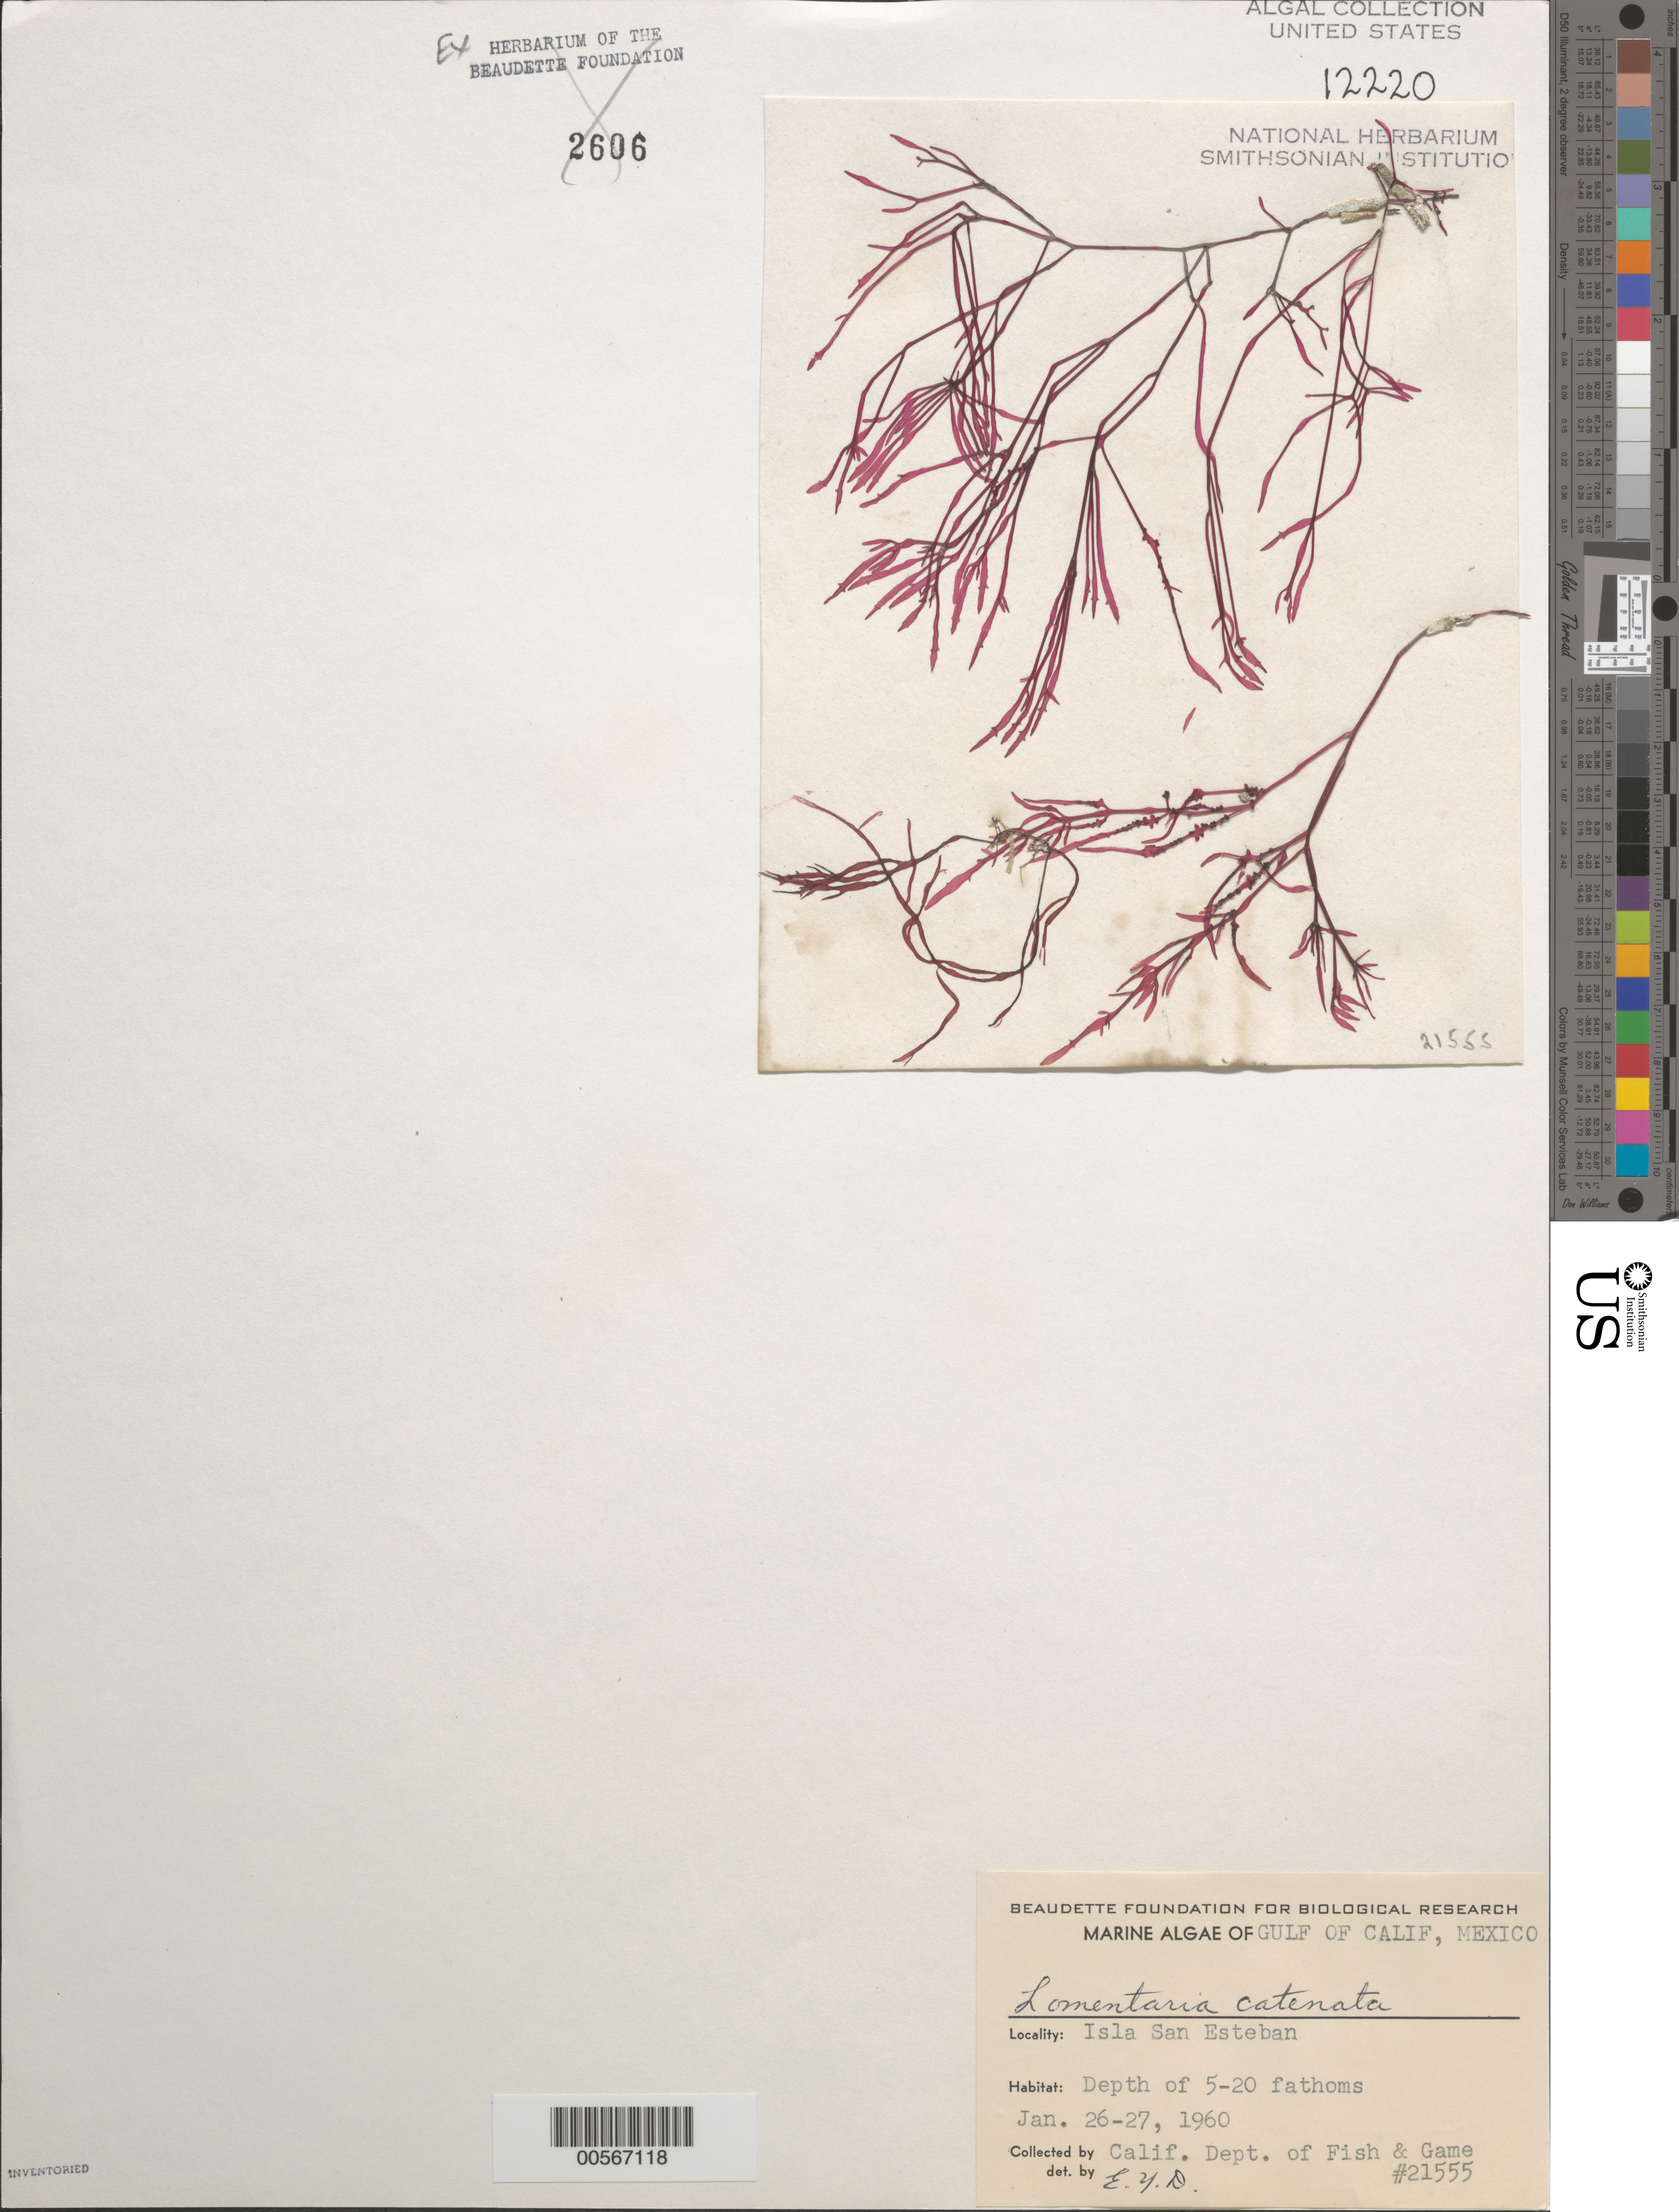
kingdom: Plantae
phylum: Rhodophyta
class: Florideophyceae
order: Rhodymeniales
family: Lomentariaceae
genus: Fushitsunagia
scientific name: Fushitsunagia catenata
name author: (Harv.) Filloramo & G.W. Saunders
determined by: Algae name updating Project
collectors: California Dept of Fish & Game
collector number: EYD 21555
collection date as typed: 26 Jan 1960 TO 27 Jan 1960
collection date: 1960-01-26/1960-01-27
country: Mexico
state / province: Baja California Norte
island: Isla San Esteban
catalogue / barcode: US 12220